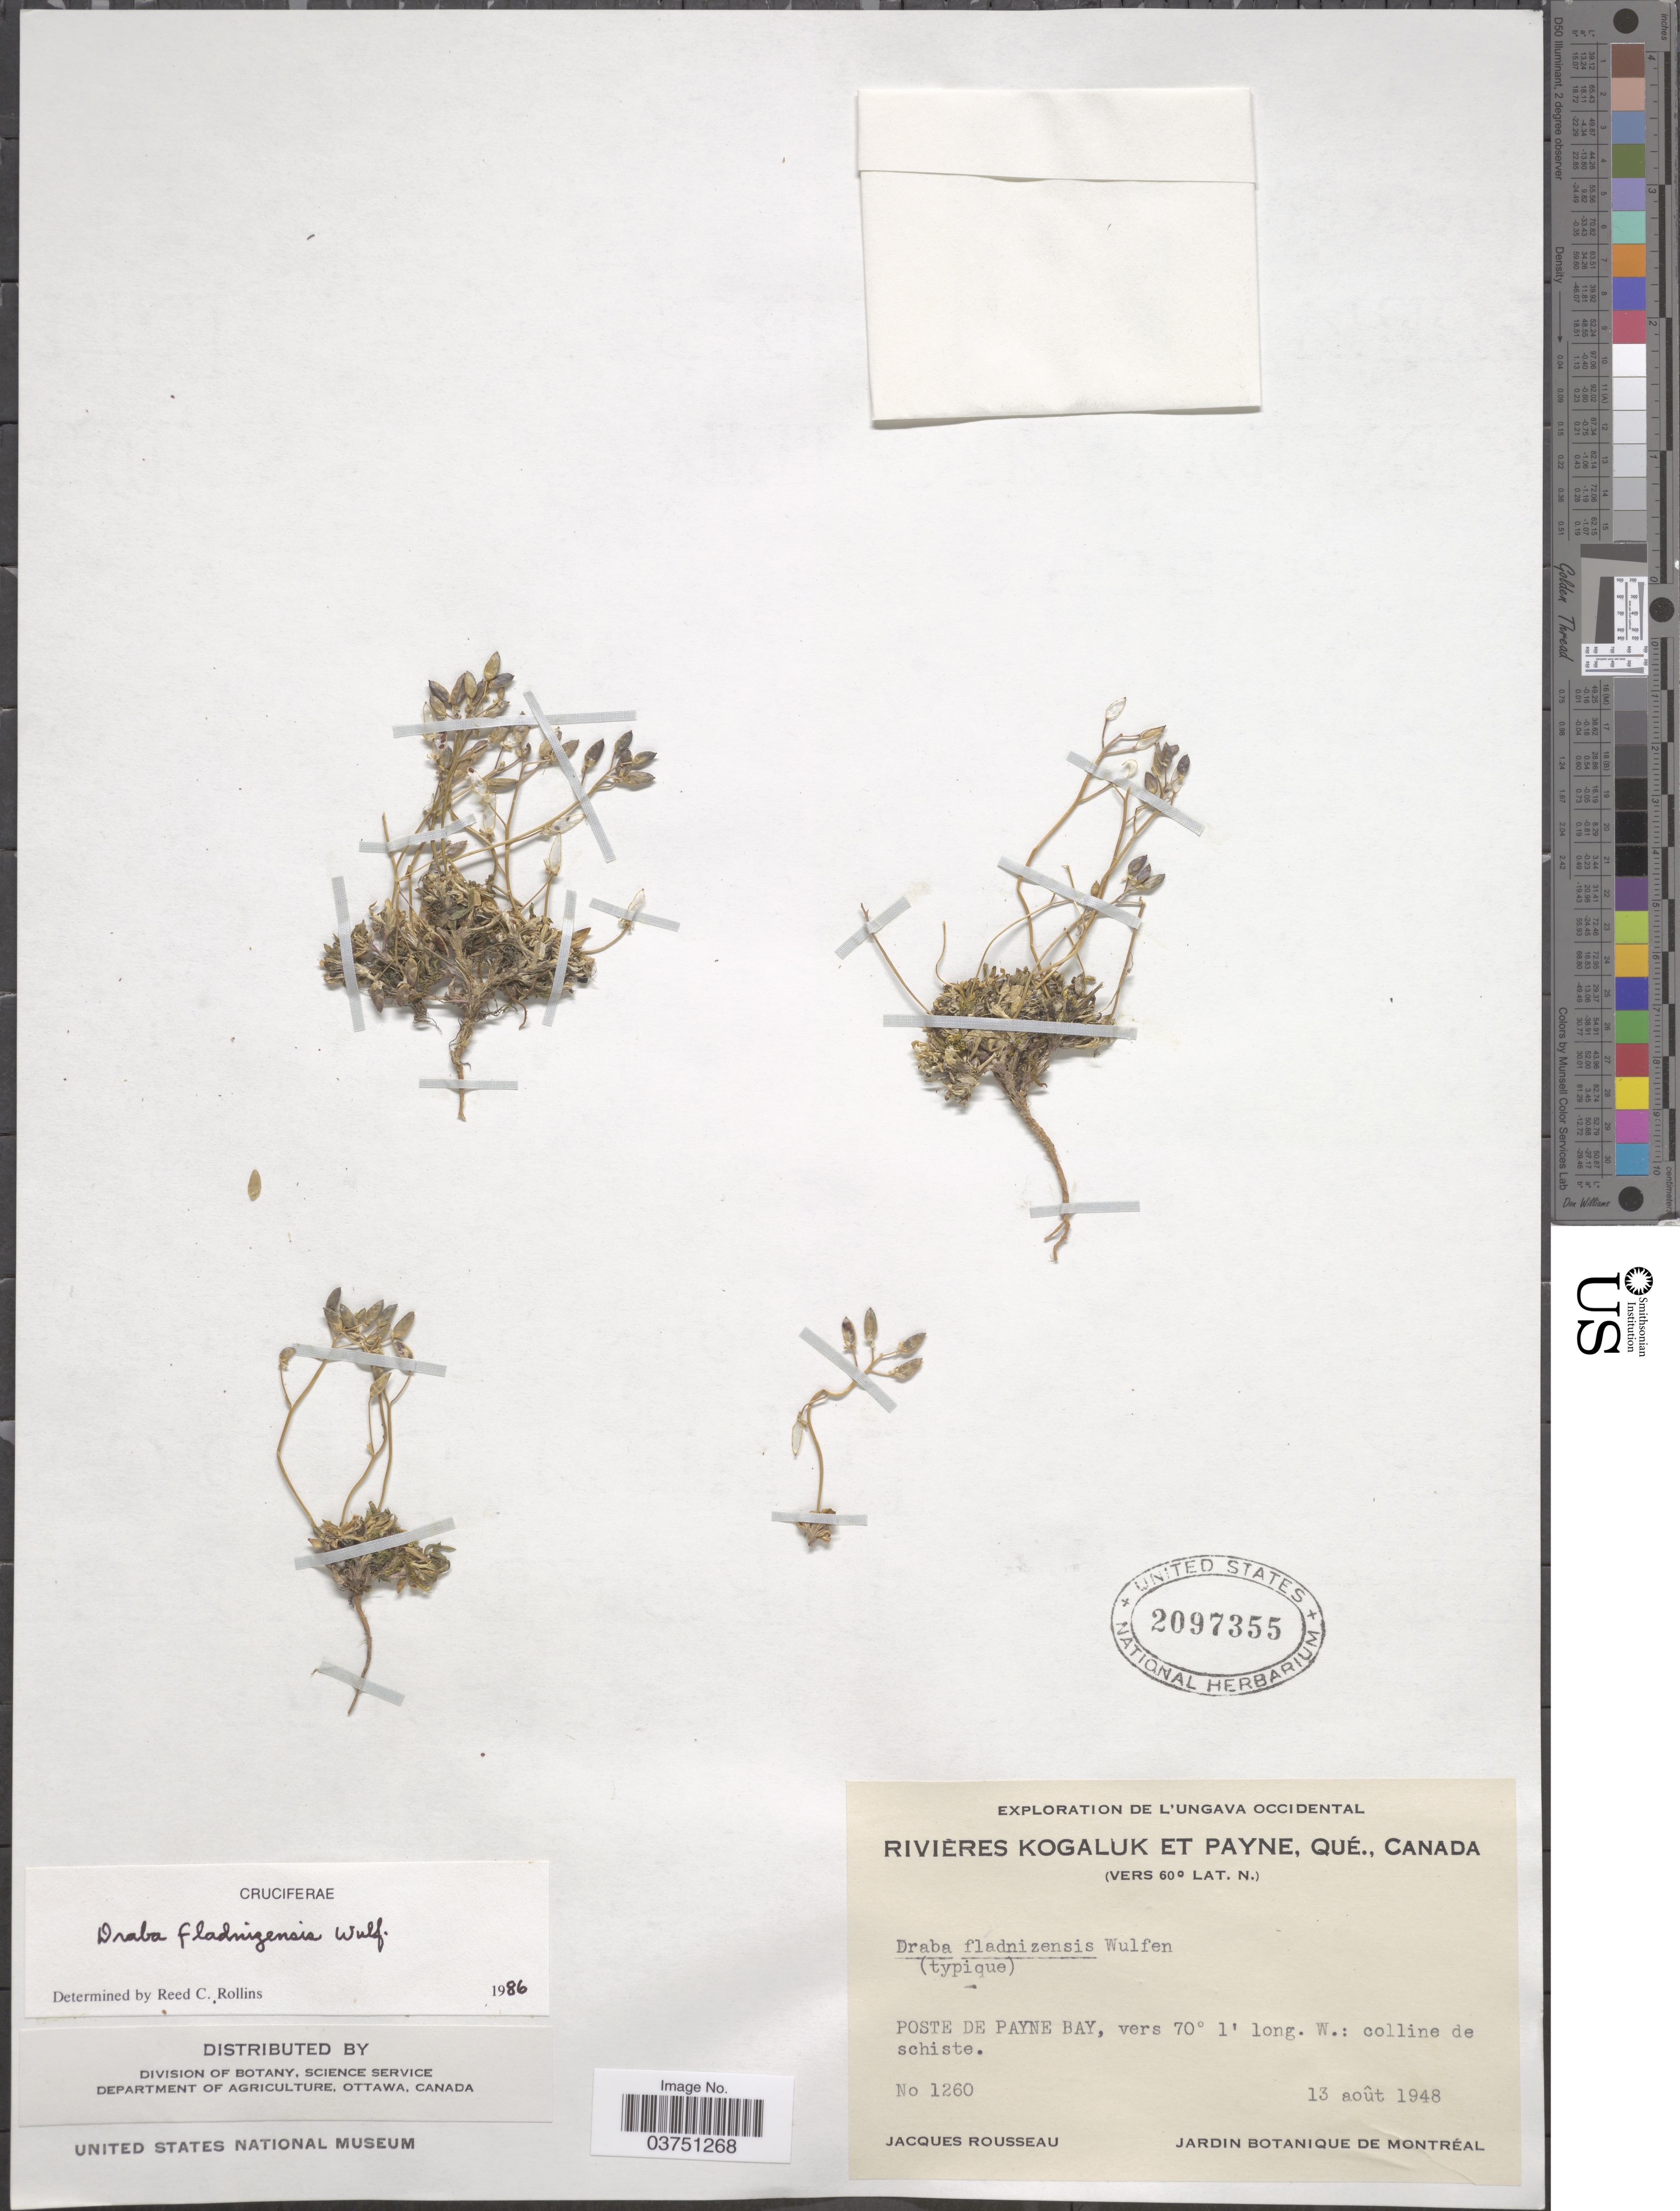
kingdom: Plantae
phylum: Tracheophyta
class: Magnoliopsida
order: Brassicales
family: Brassicaceae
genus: Draba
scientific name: Draba fladnizensis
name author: Wulfen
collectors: J. Rousseau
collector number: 1260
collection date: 1948-08-13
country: Canada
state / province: Quebec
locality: Riviėres Kogaluk Et Payne, Poste De Payne Bay.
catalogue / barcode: US 2097355